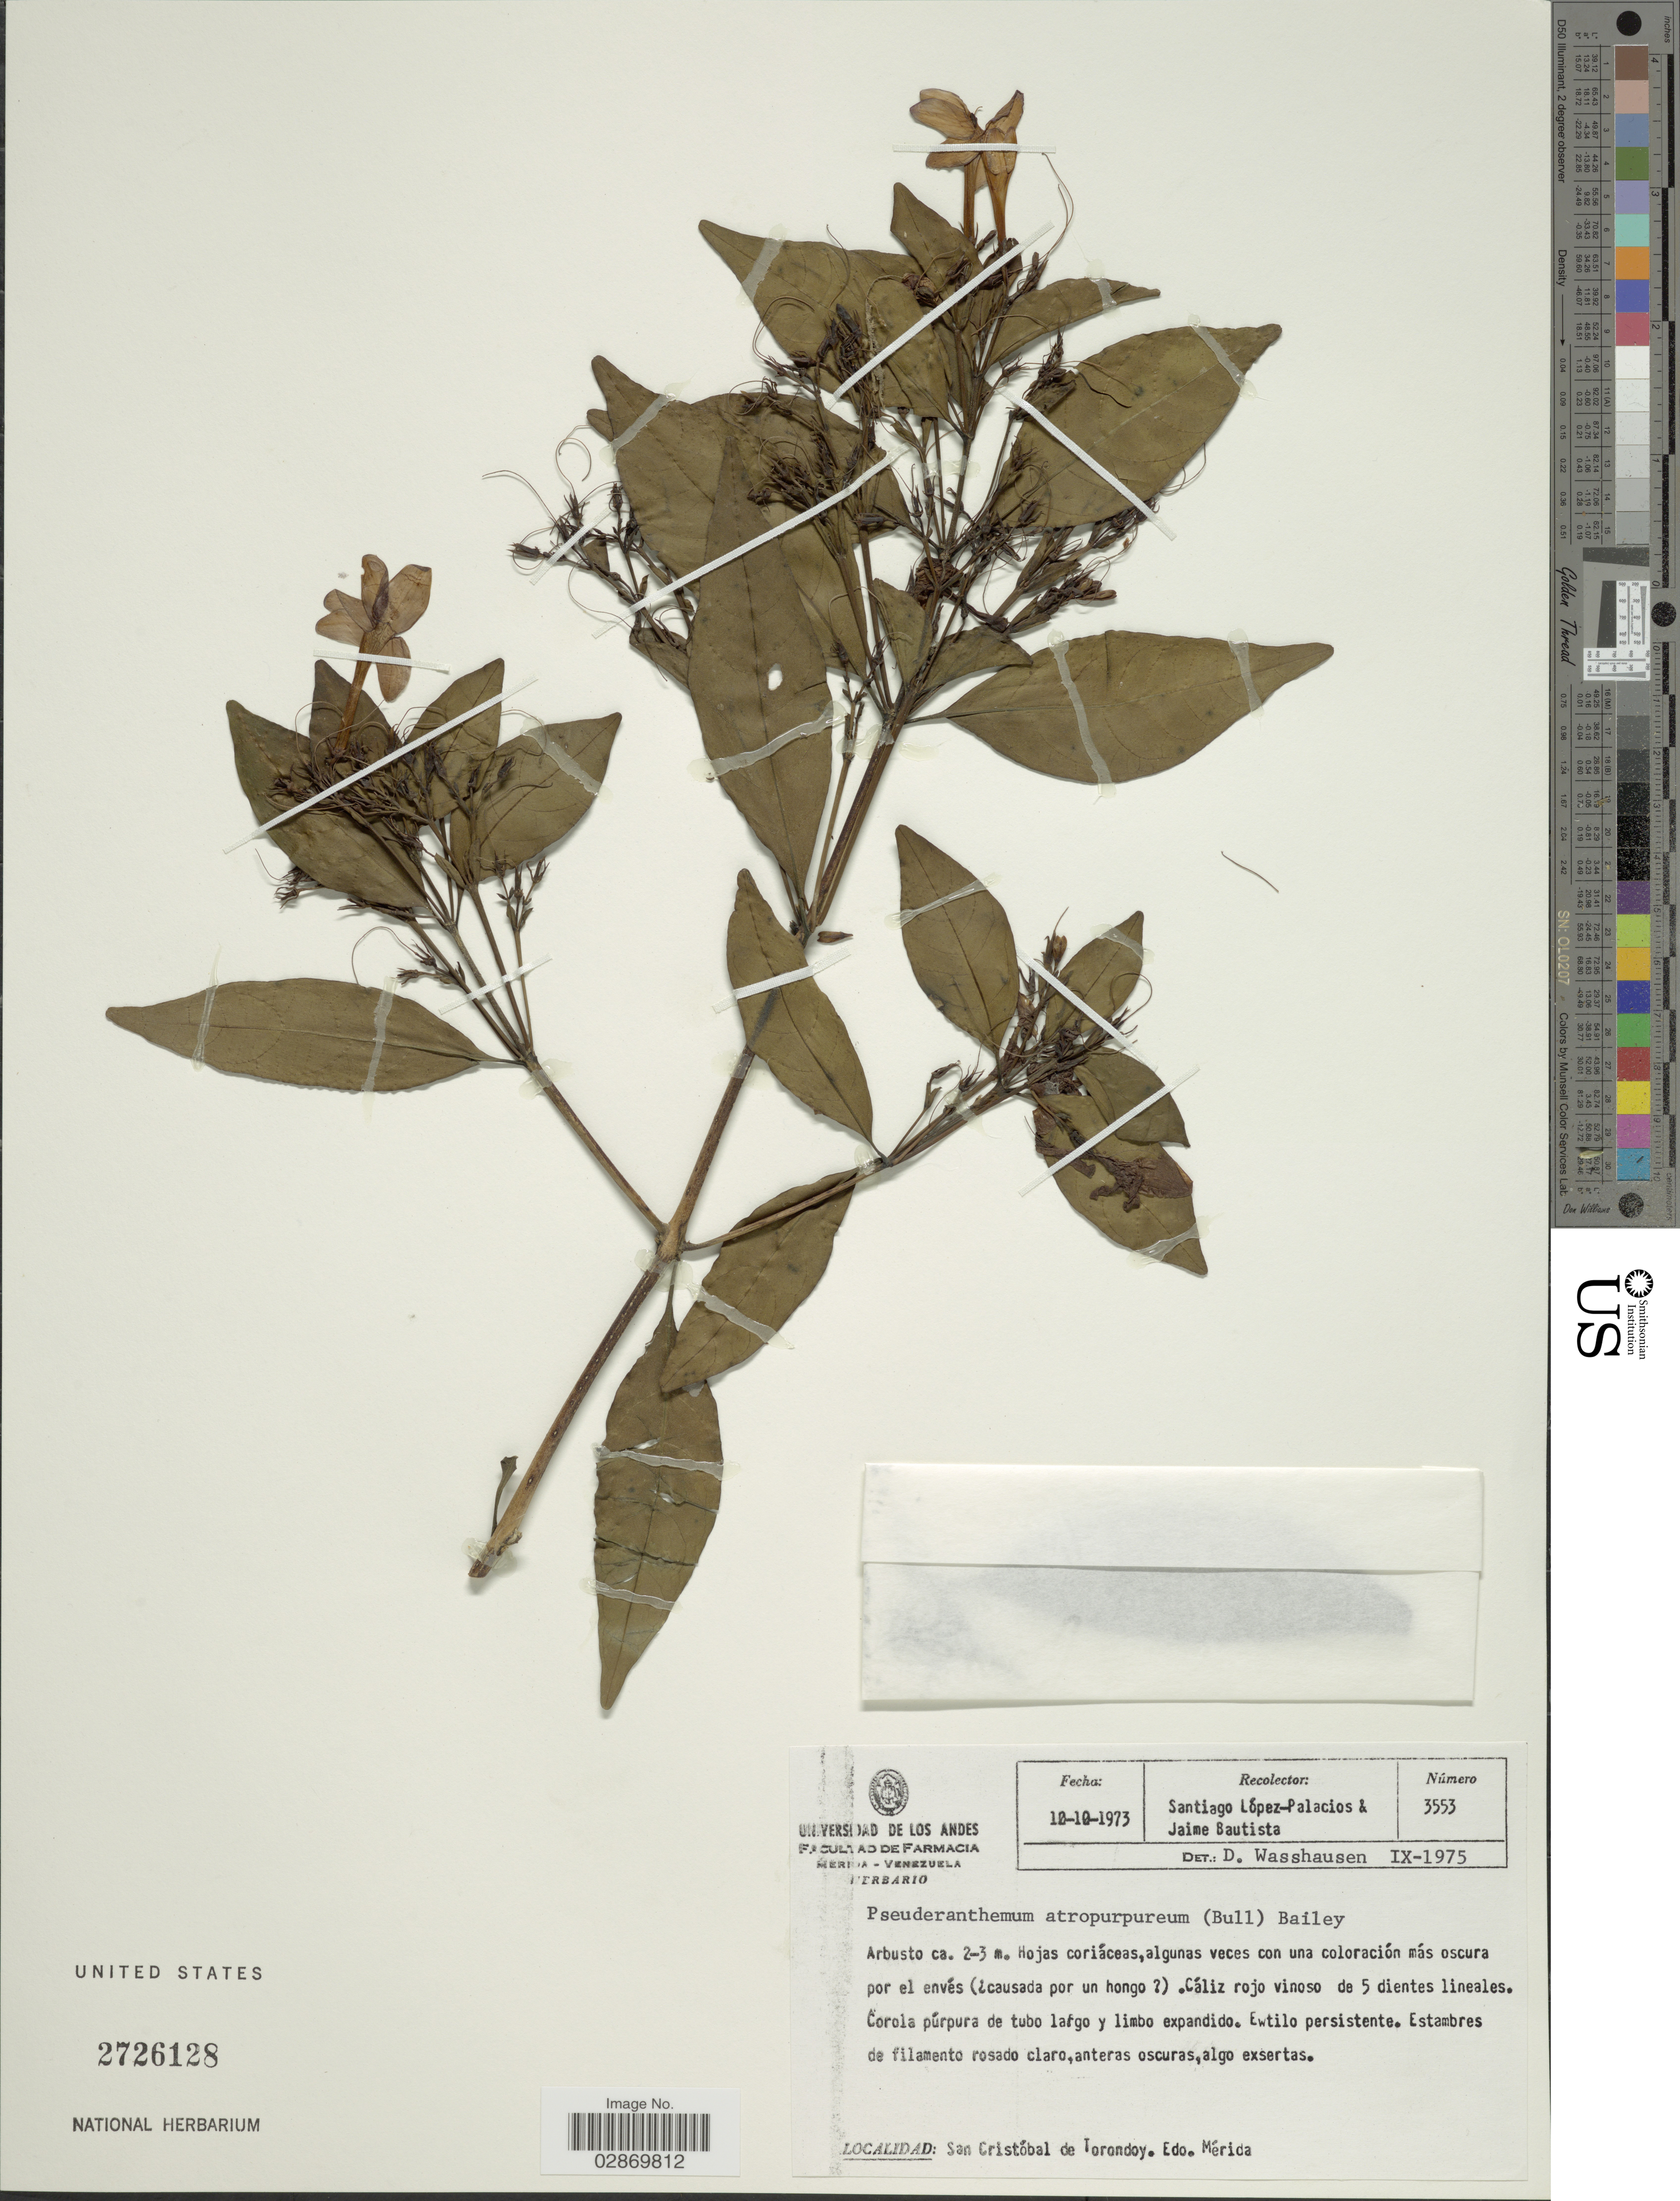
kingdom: Plantae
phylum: Tracheophyta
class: Magnoliopsida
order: Lamiales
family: Acanthaceae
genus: Pseuderanthemum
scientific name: Pseuderanthemum atropurpureum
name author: (W. Bull) L.H. Bailey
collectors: S. López-Palacios & J. A. Bautista B.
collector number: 3553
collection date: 1973-10-10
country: Venezuela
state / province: Mérida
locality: San Cristóbal de Torondoy.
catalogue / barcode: US 2726128